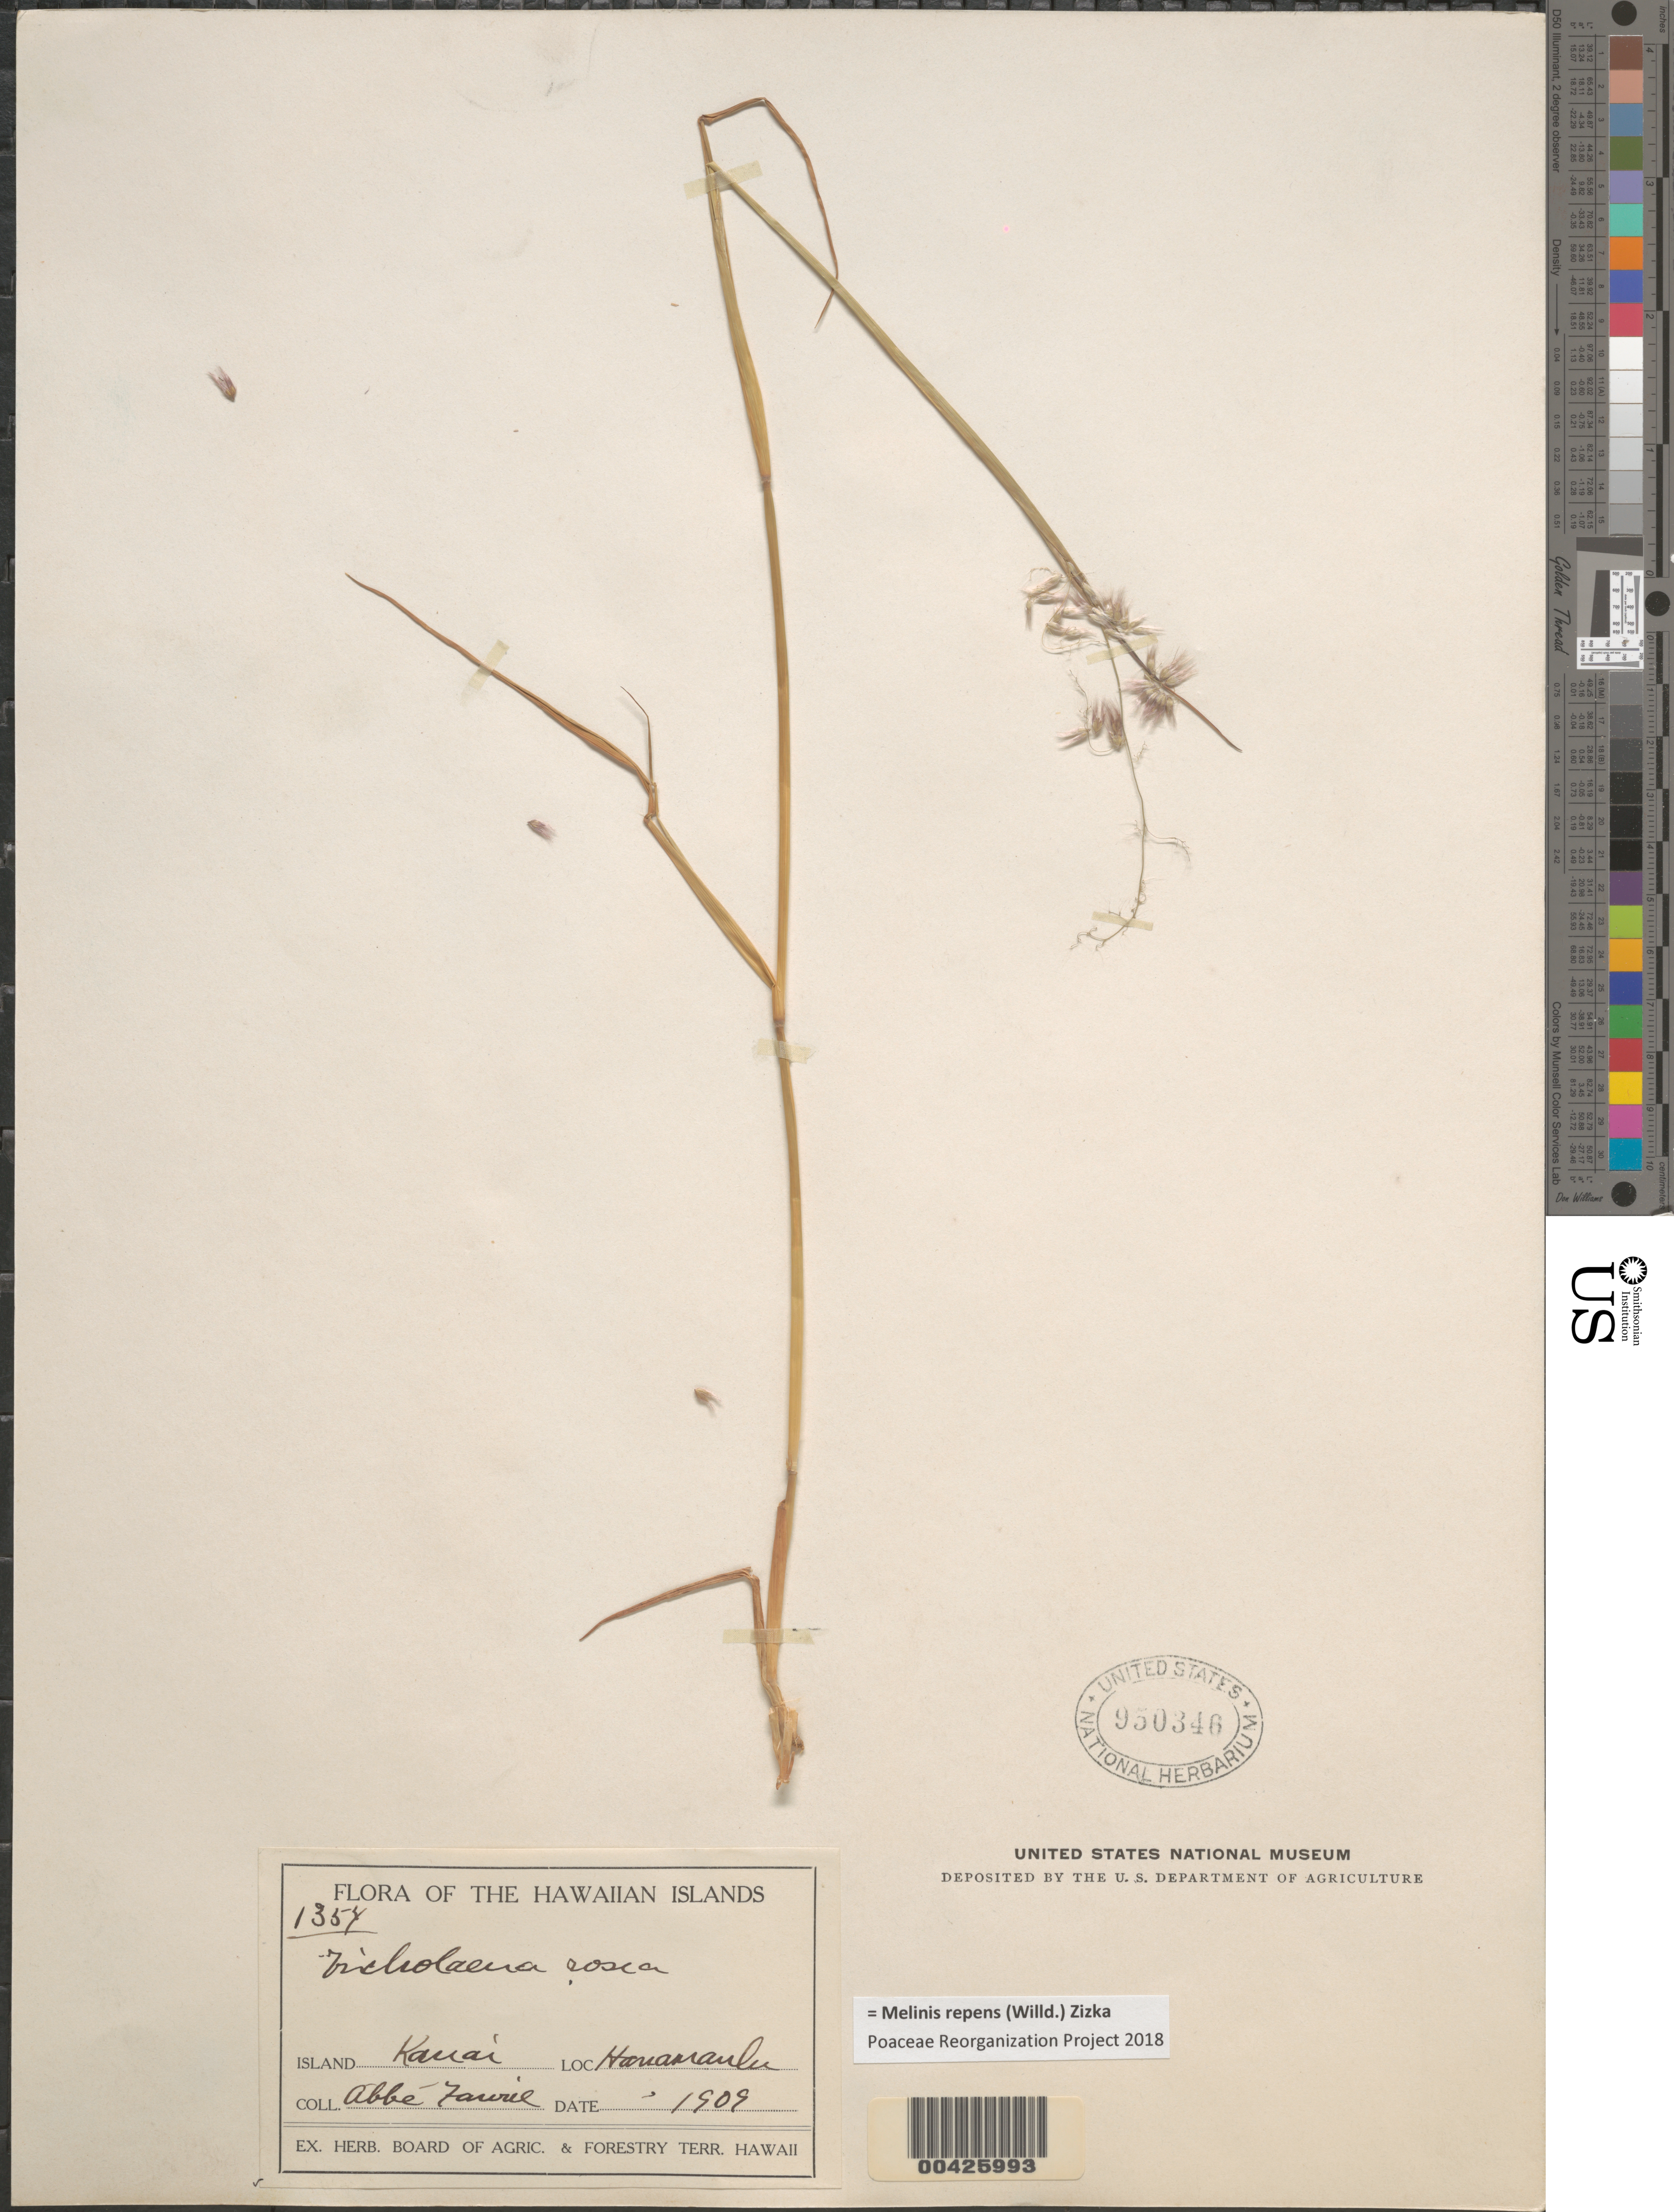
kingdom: Plantae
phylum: Tracheophyta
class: Liliopsida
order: Poales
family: Poaceae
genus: Melinis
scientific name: Melinis repens subsp. repens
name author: (Willd.) Zizka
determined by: Faccenda, K.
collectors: A. Faurie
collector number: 1354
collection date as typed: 1909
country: United States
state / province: Hawaii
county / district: Kauai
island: Kaua'i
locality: Hanamaulu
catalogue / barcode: US 950346